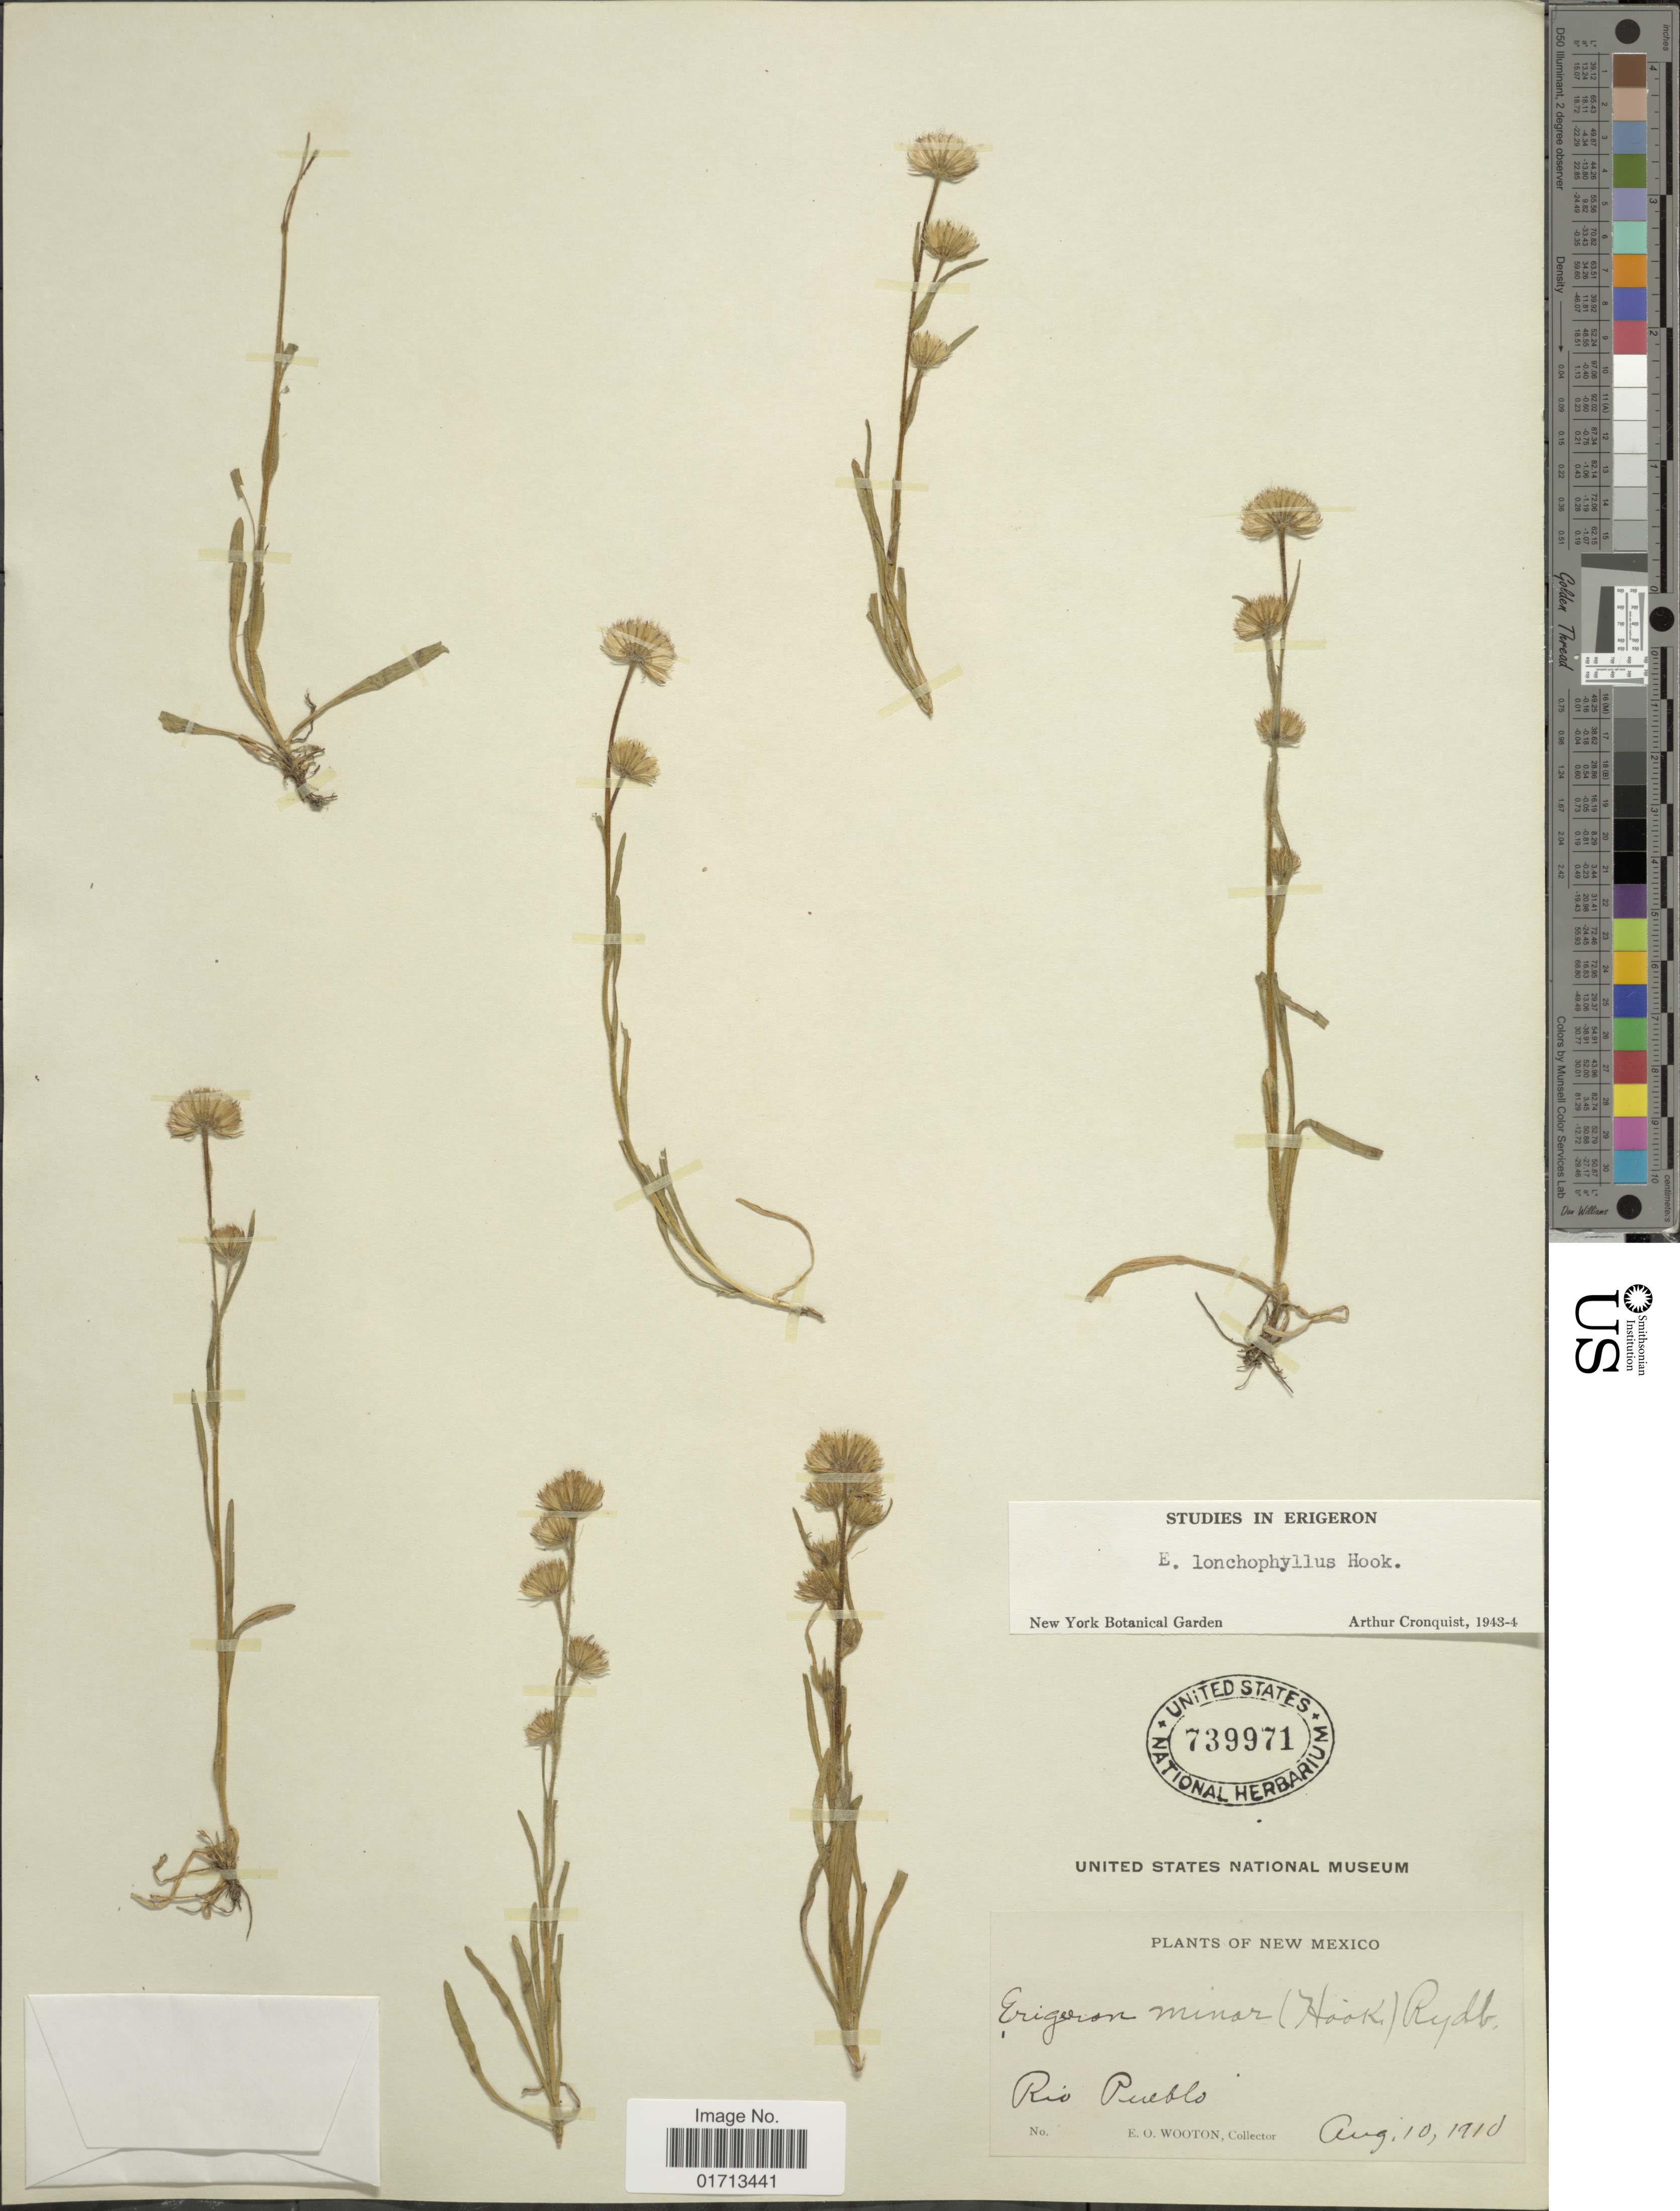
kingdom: Plantae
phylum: Tracheophyta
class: Magnoliopsida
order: Asterales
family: Asteraceae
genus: Erigeron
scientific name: Erigeron lonchophyllus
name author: Hook.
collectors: E. O. Wooton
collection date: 1910-08-10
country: United States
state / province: New Mexico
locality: Rio Pueblo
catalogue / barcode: US 739971